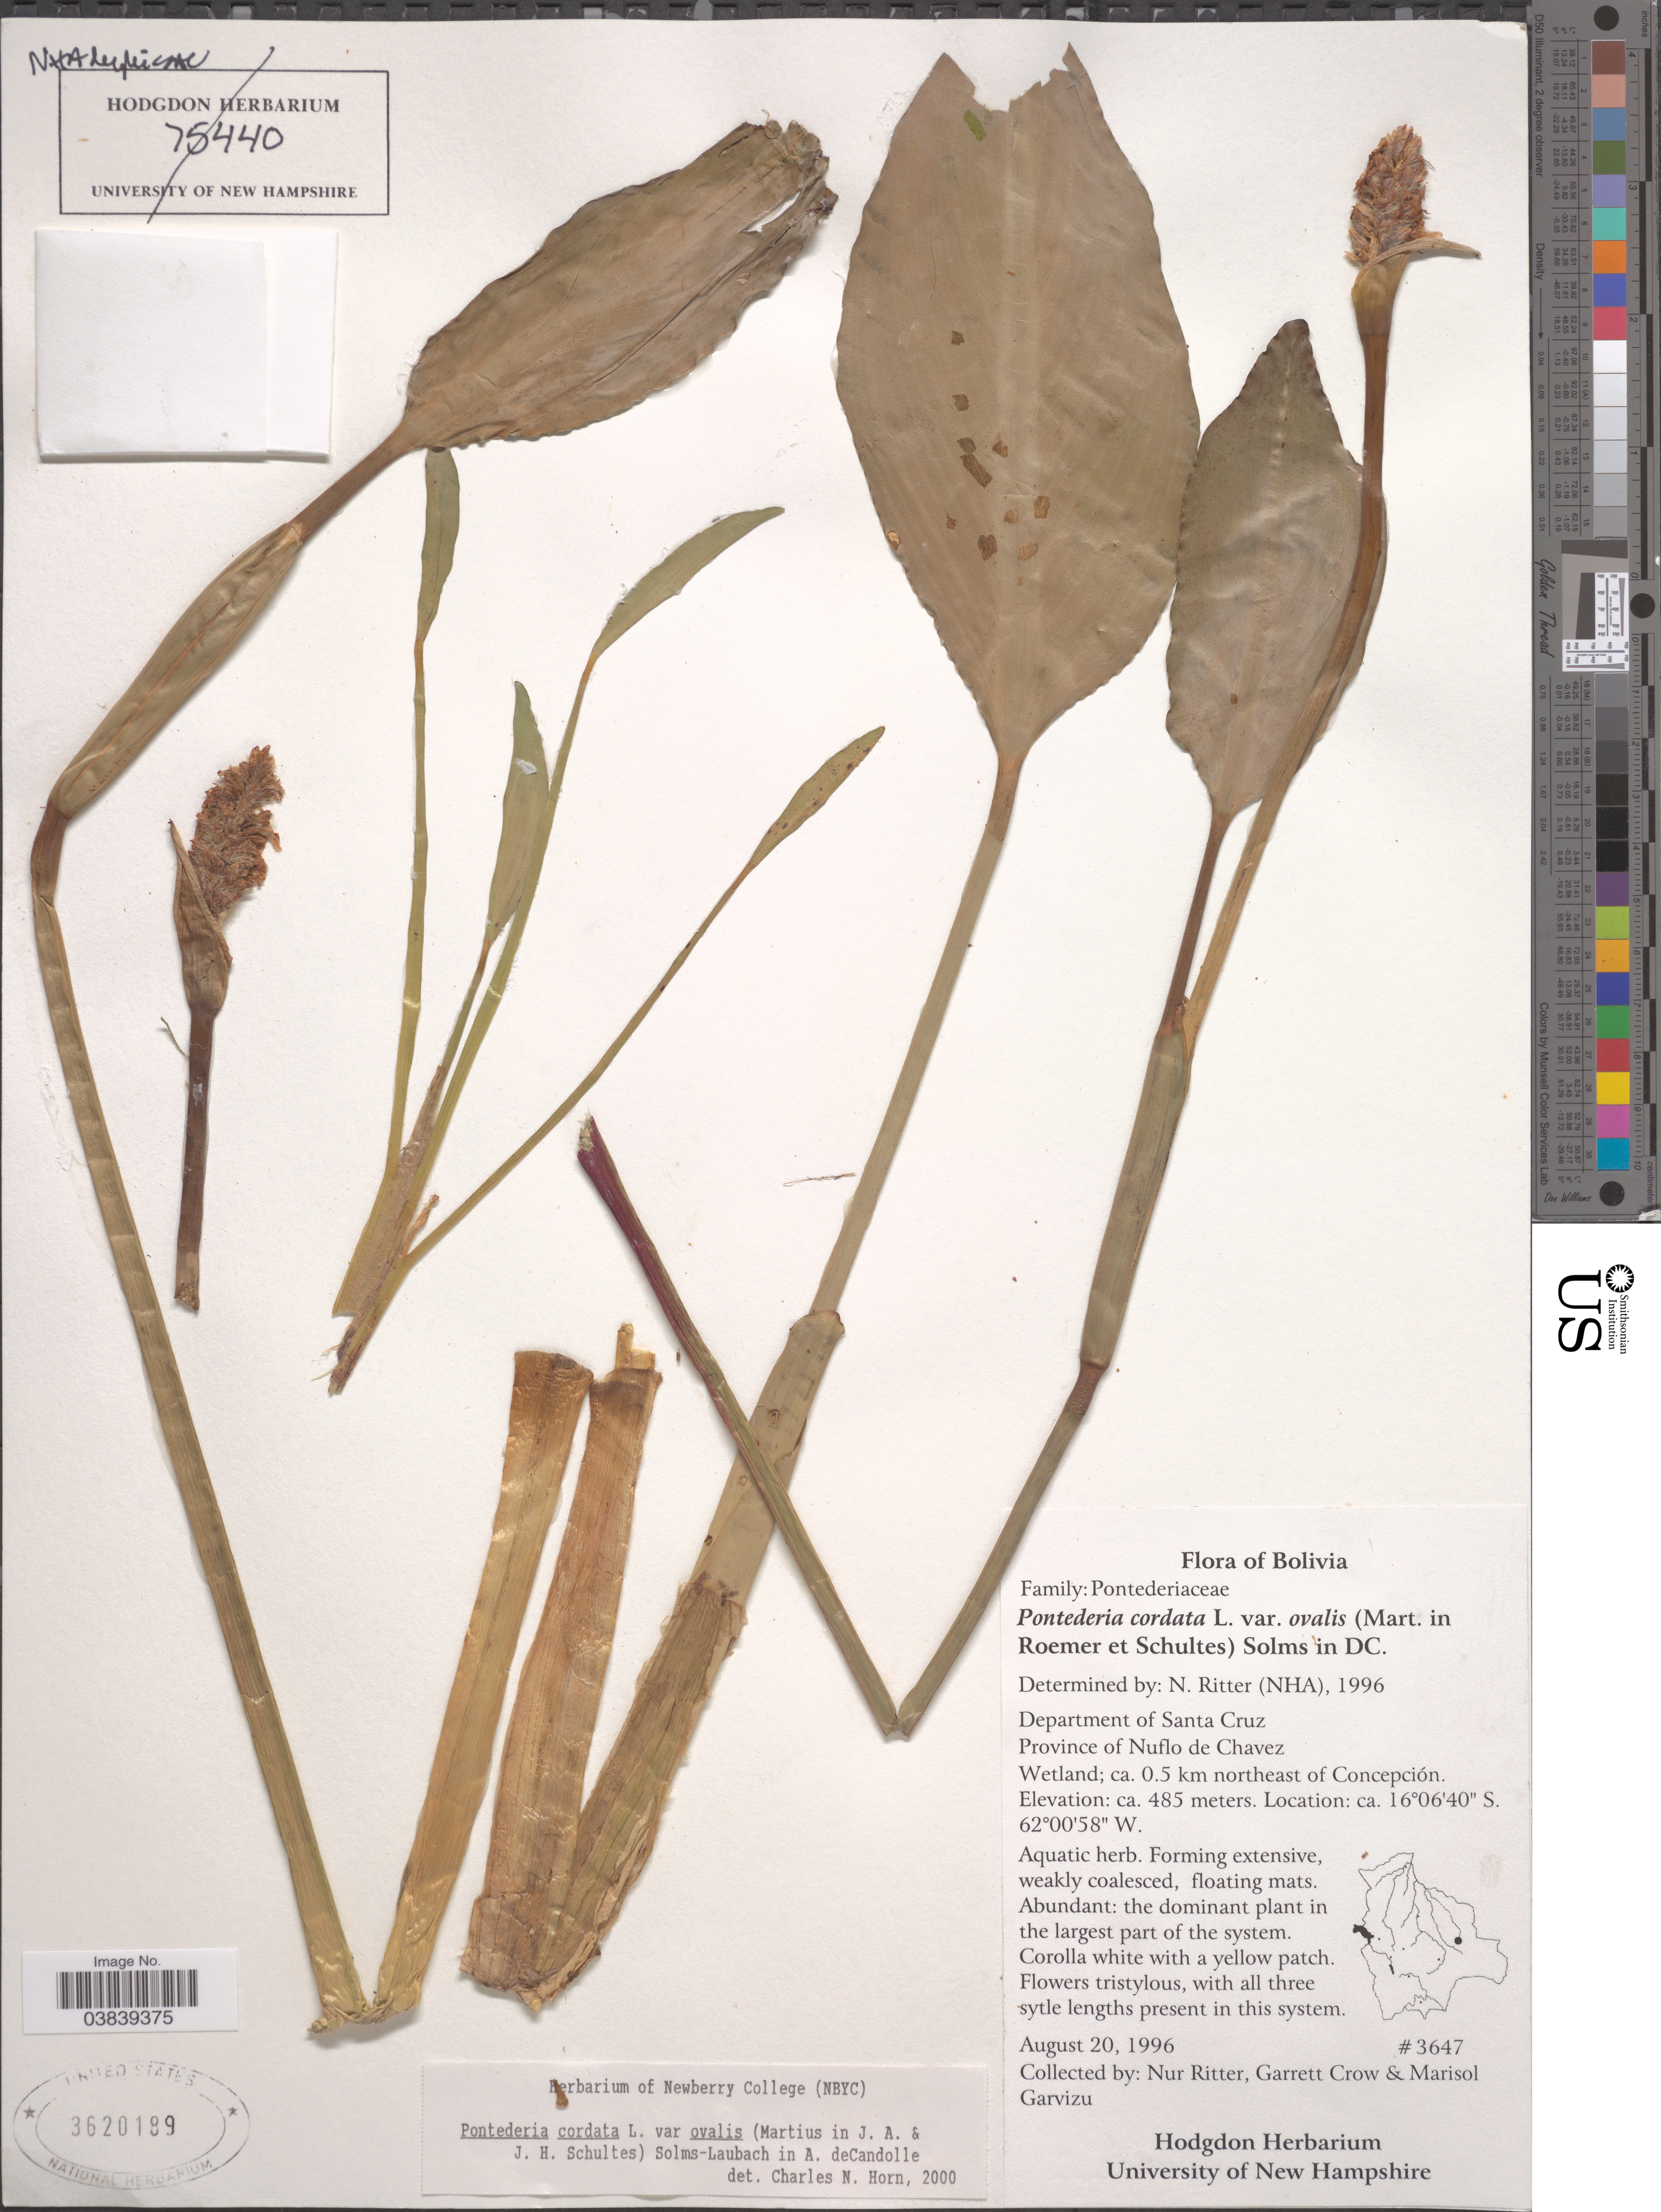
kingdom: Plantae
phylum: Tracheophyta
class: Liliopsida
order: Commelinales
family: Pontederiaceae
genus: Pontederia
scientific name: Pontederia cordata var. ovalis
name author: (Mart. ex Schult. & Schult. f.) Solms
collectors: N. Ritter, G. E. Crow & M. Garvizu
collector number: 3647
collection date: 1996-08-20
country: Bolivia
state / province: Santa Cruz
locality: Department of Santa Cruz. Province of Nuflo de Chavez. Wetland; ca. 0.5 km northeast of Concepción.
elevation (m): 485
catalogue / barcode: US 3620189